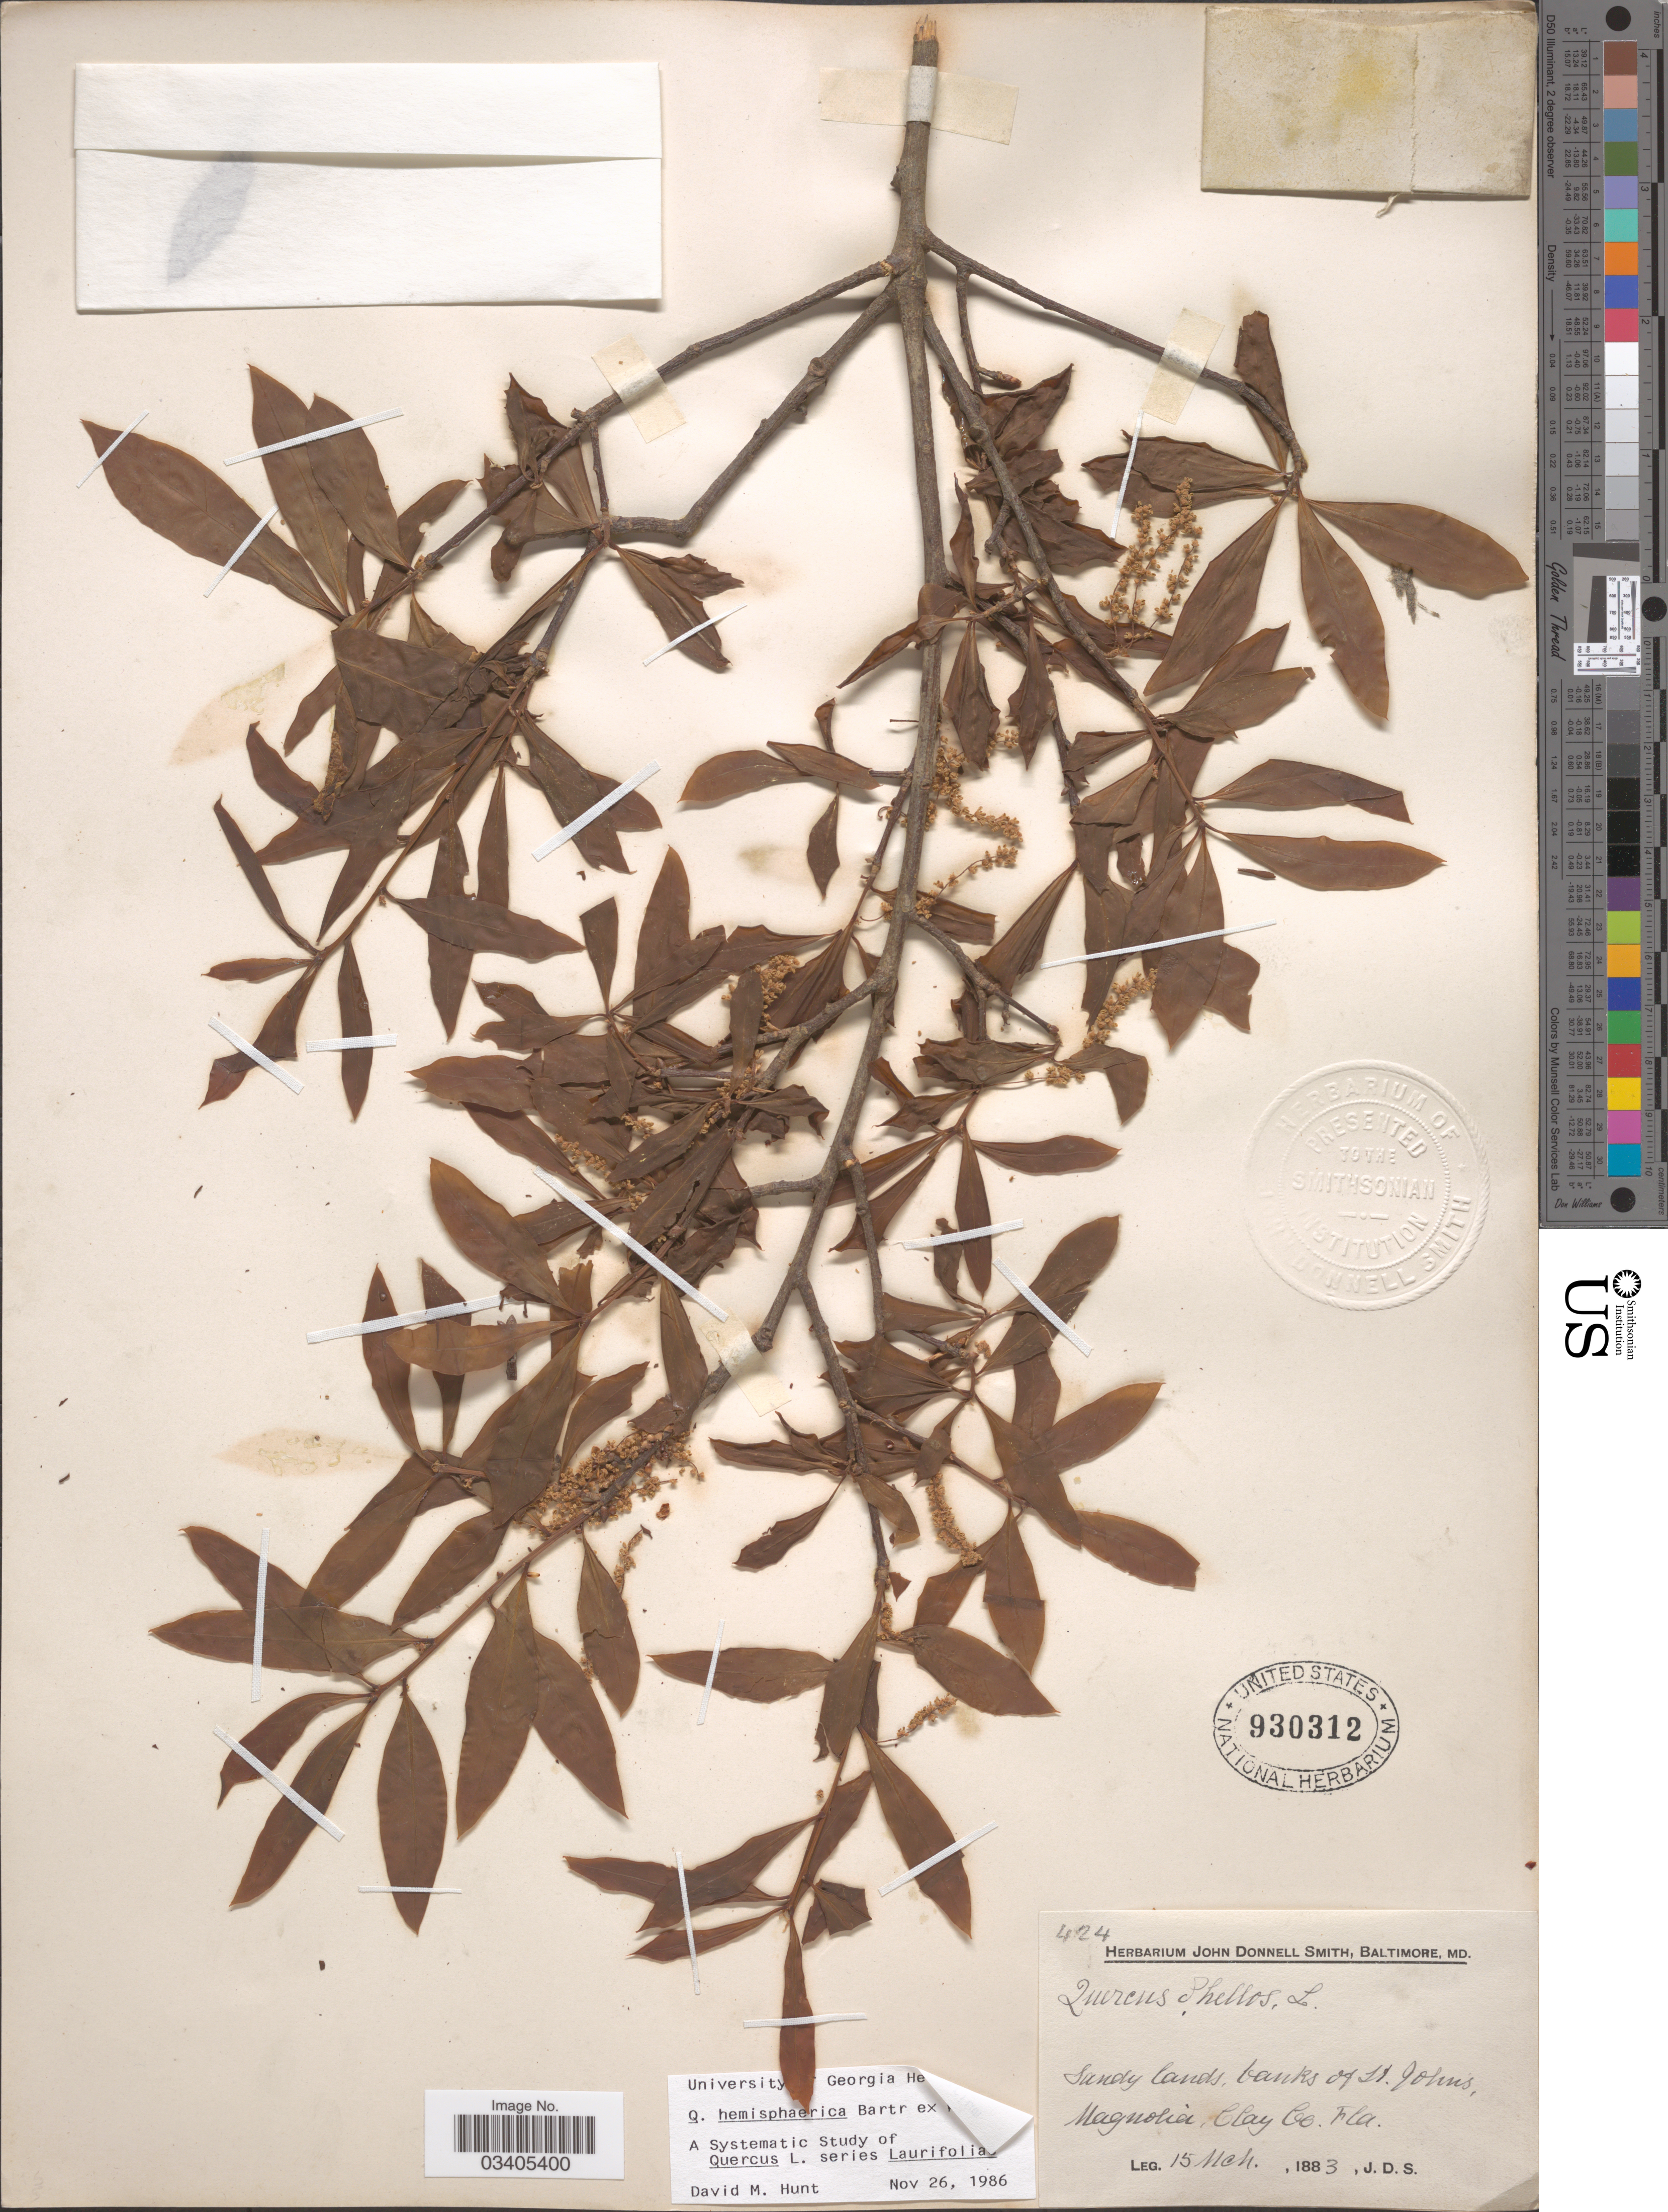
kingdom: Plantae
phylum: Tracheophyta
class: Magnoliopsida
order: Fagales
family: Fagaceae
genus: Quercus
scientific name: Quercus hemisphaerica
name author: W. Bartram ex Willd.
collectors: J. Donnell Smith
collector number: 424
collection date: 1883-03-15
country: United States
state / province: Florida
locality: Sandy lands, banks of St. Johns, Magnolia, Clay Co.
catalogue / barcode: US 930312